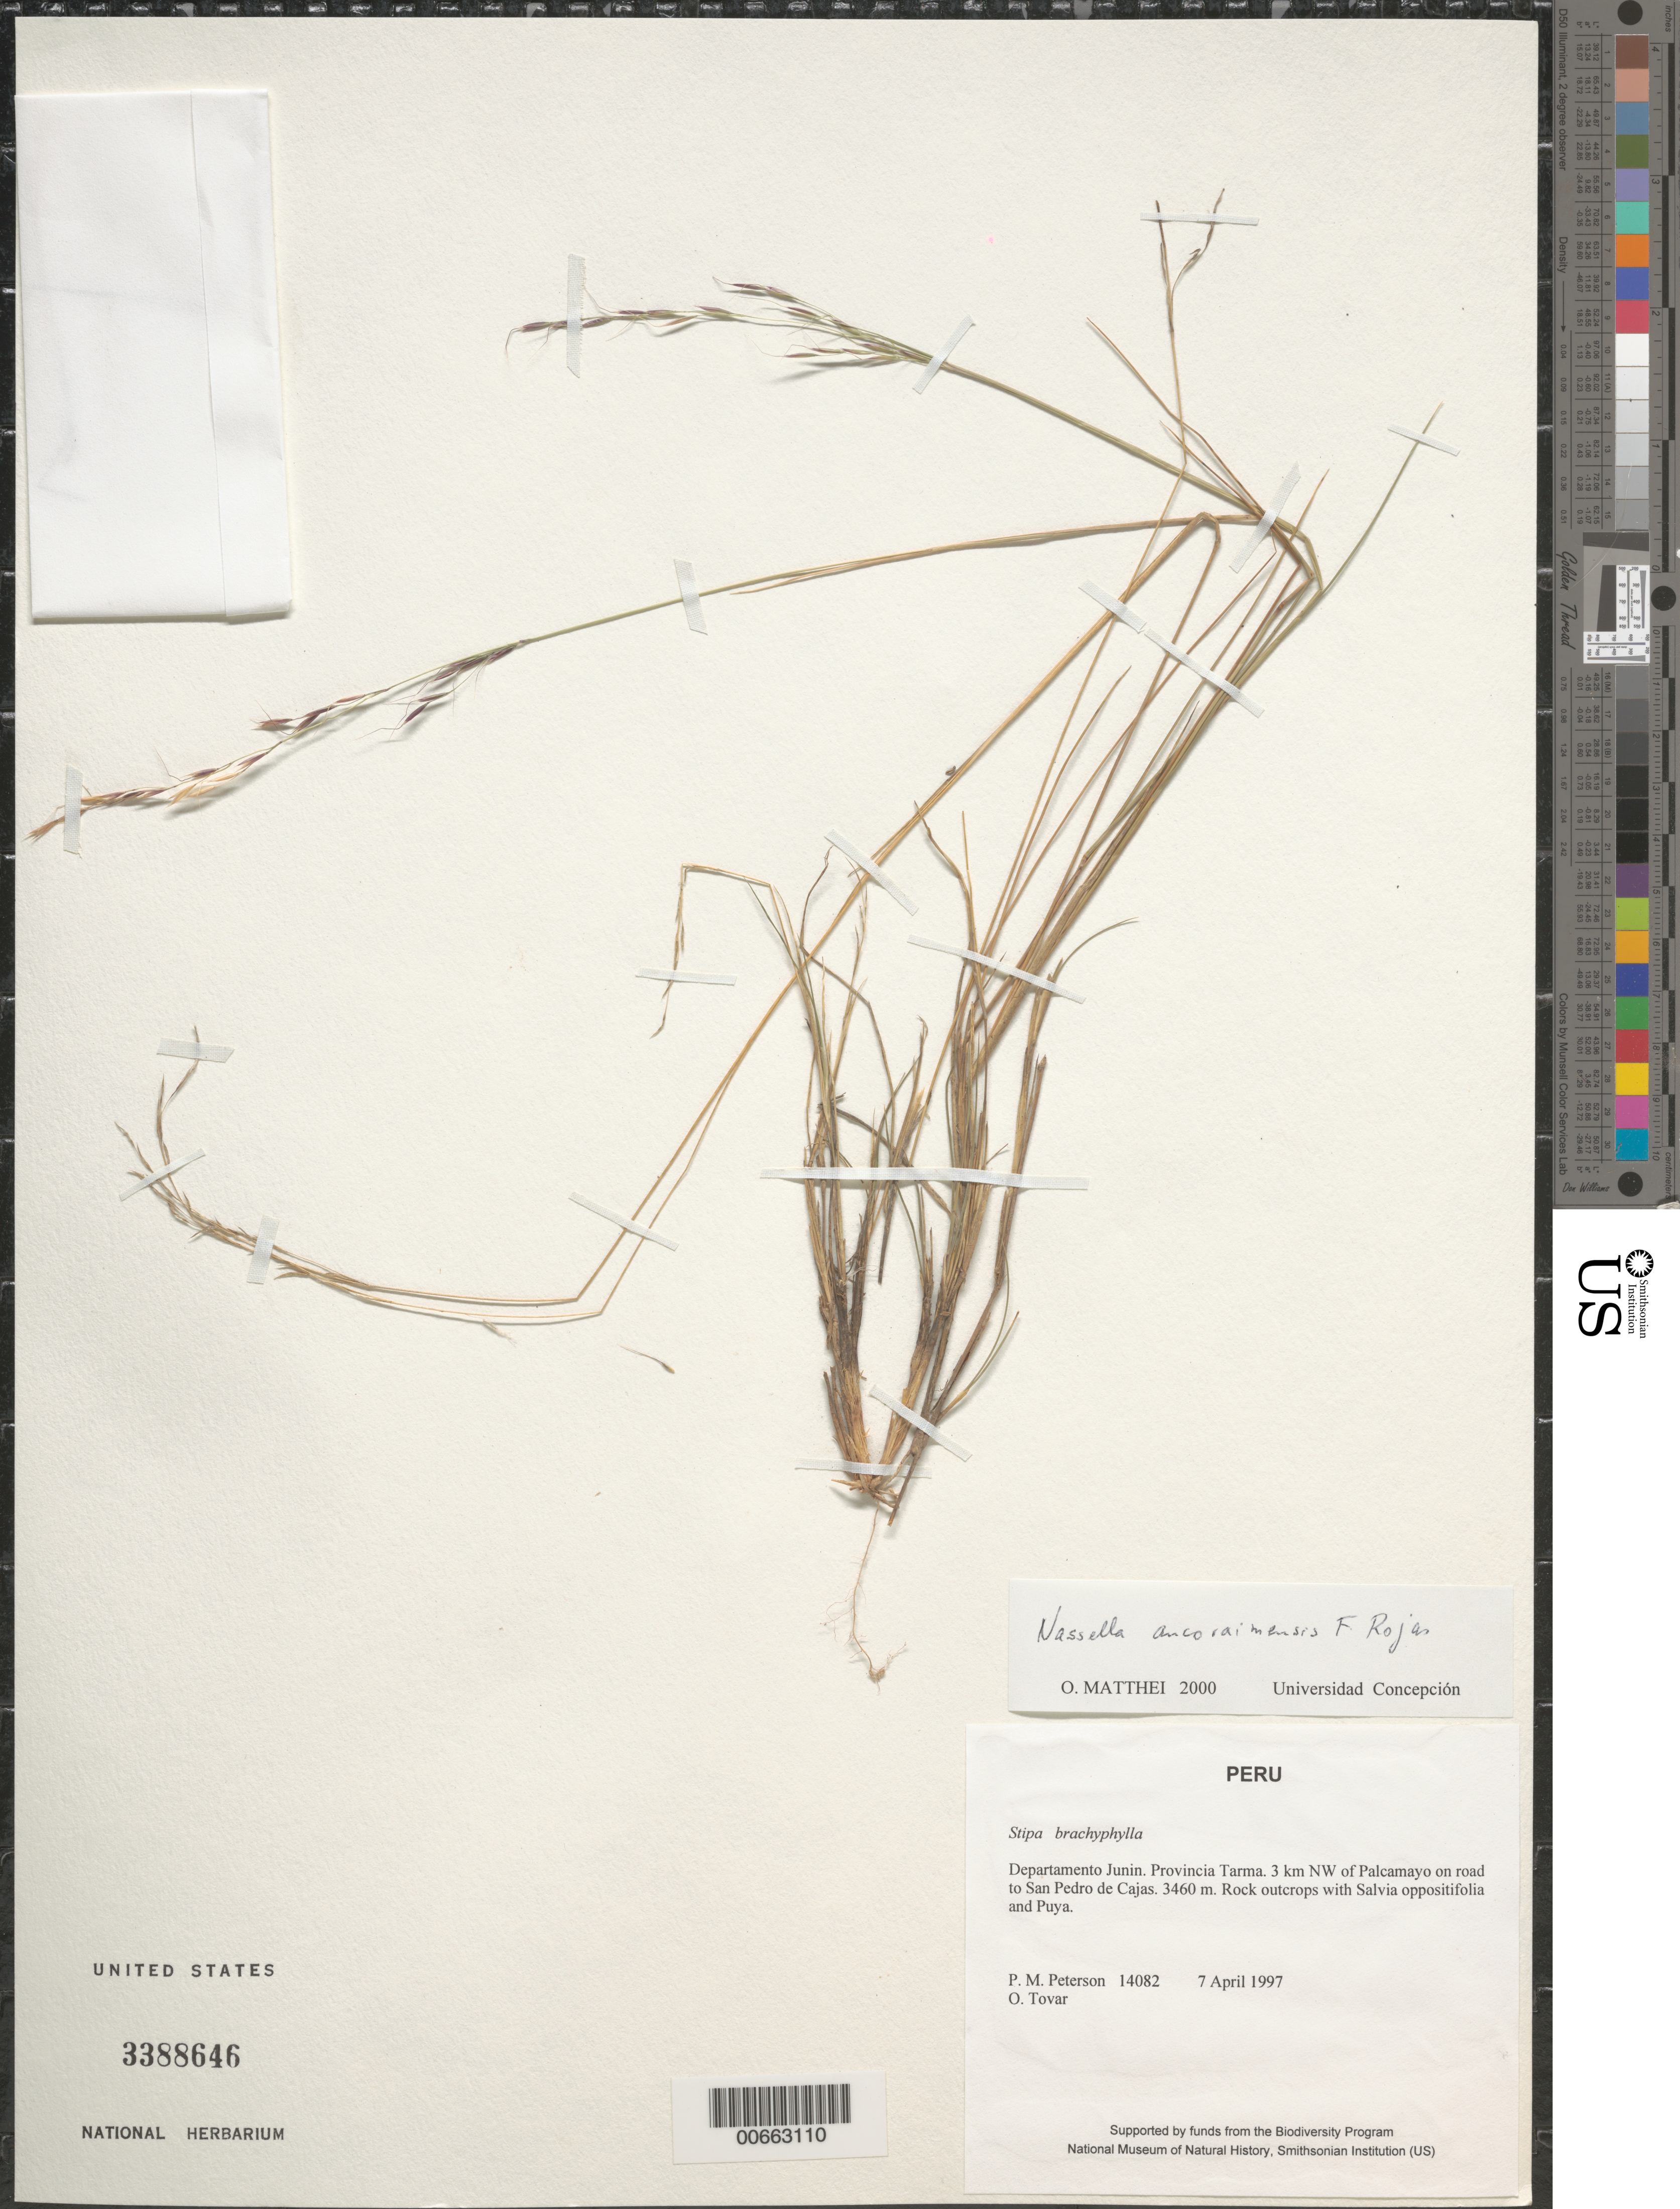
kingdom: Plantae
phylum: Tracheophyta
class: Liliopsida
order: Poales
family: Poaceae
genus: Nassella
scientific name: Nassella ancoraimensis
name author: F. Rojas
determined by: Matthei, O. R.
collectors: P. M. Peterson & Ó. Tovar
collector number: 14082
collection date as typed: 07 Apr 1997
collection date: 1997-04-07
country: Peru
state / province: Junín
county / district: Tarma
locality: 3 km NW of Palcamayo on road to San Pedro de Cajas.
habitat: Rock outcrops with Salvia oppositifolia and Puya.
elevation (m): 3460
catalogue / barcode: US 3388646